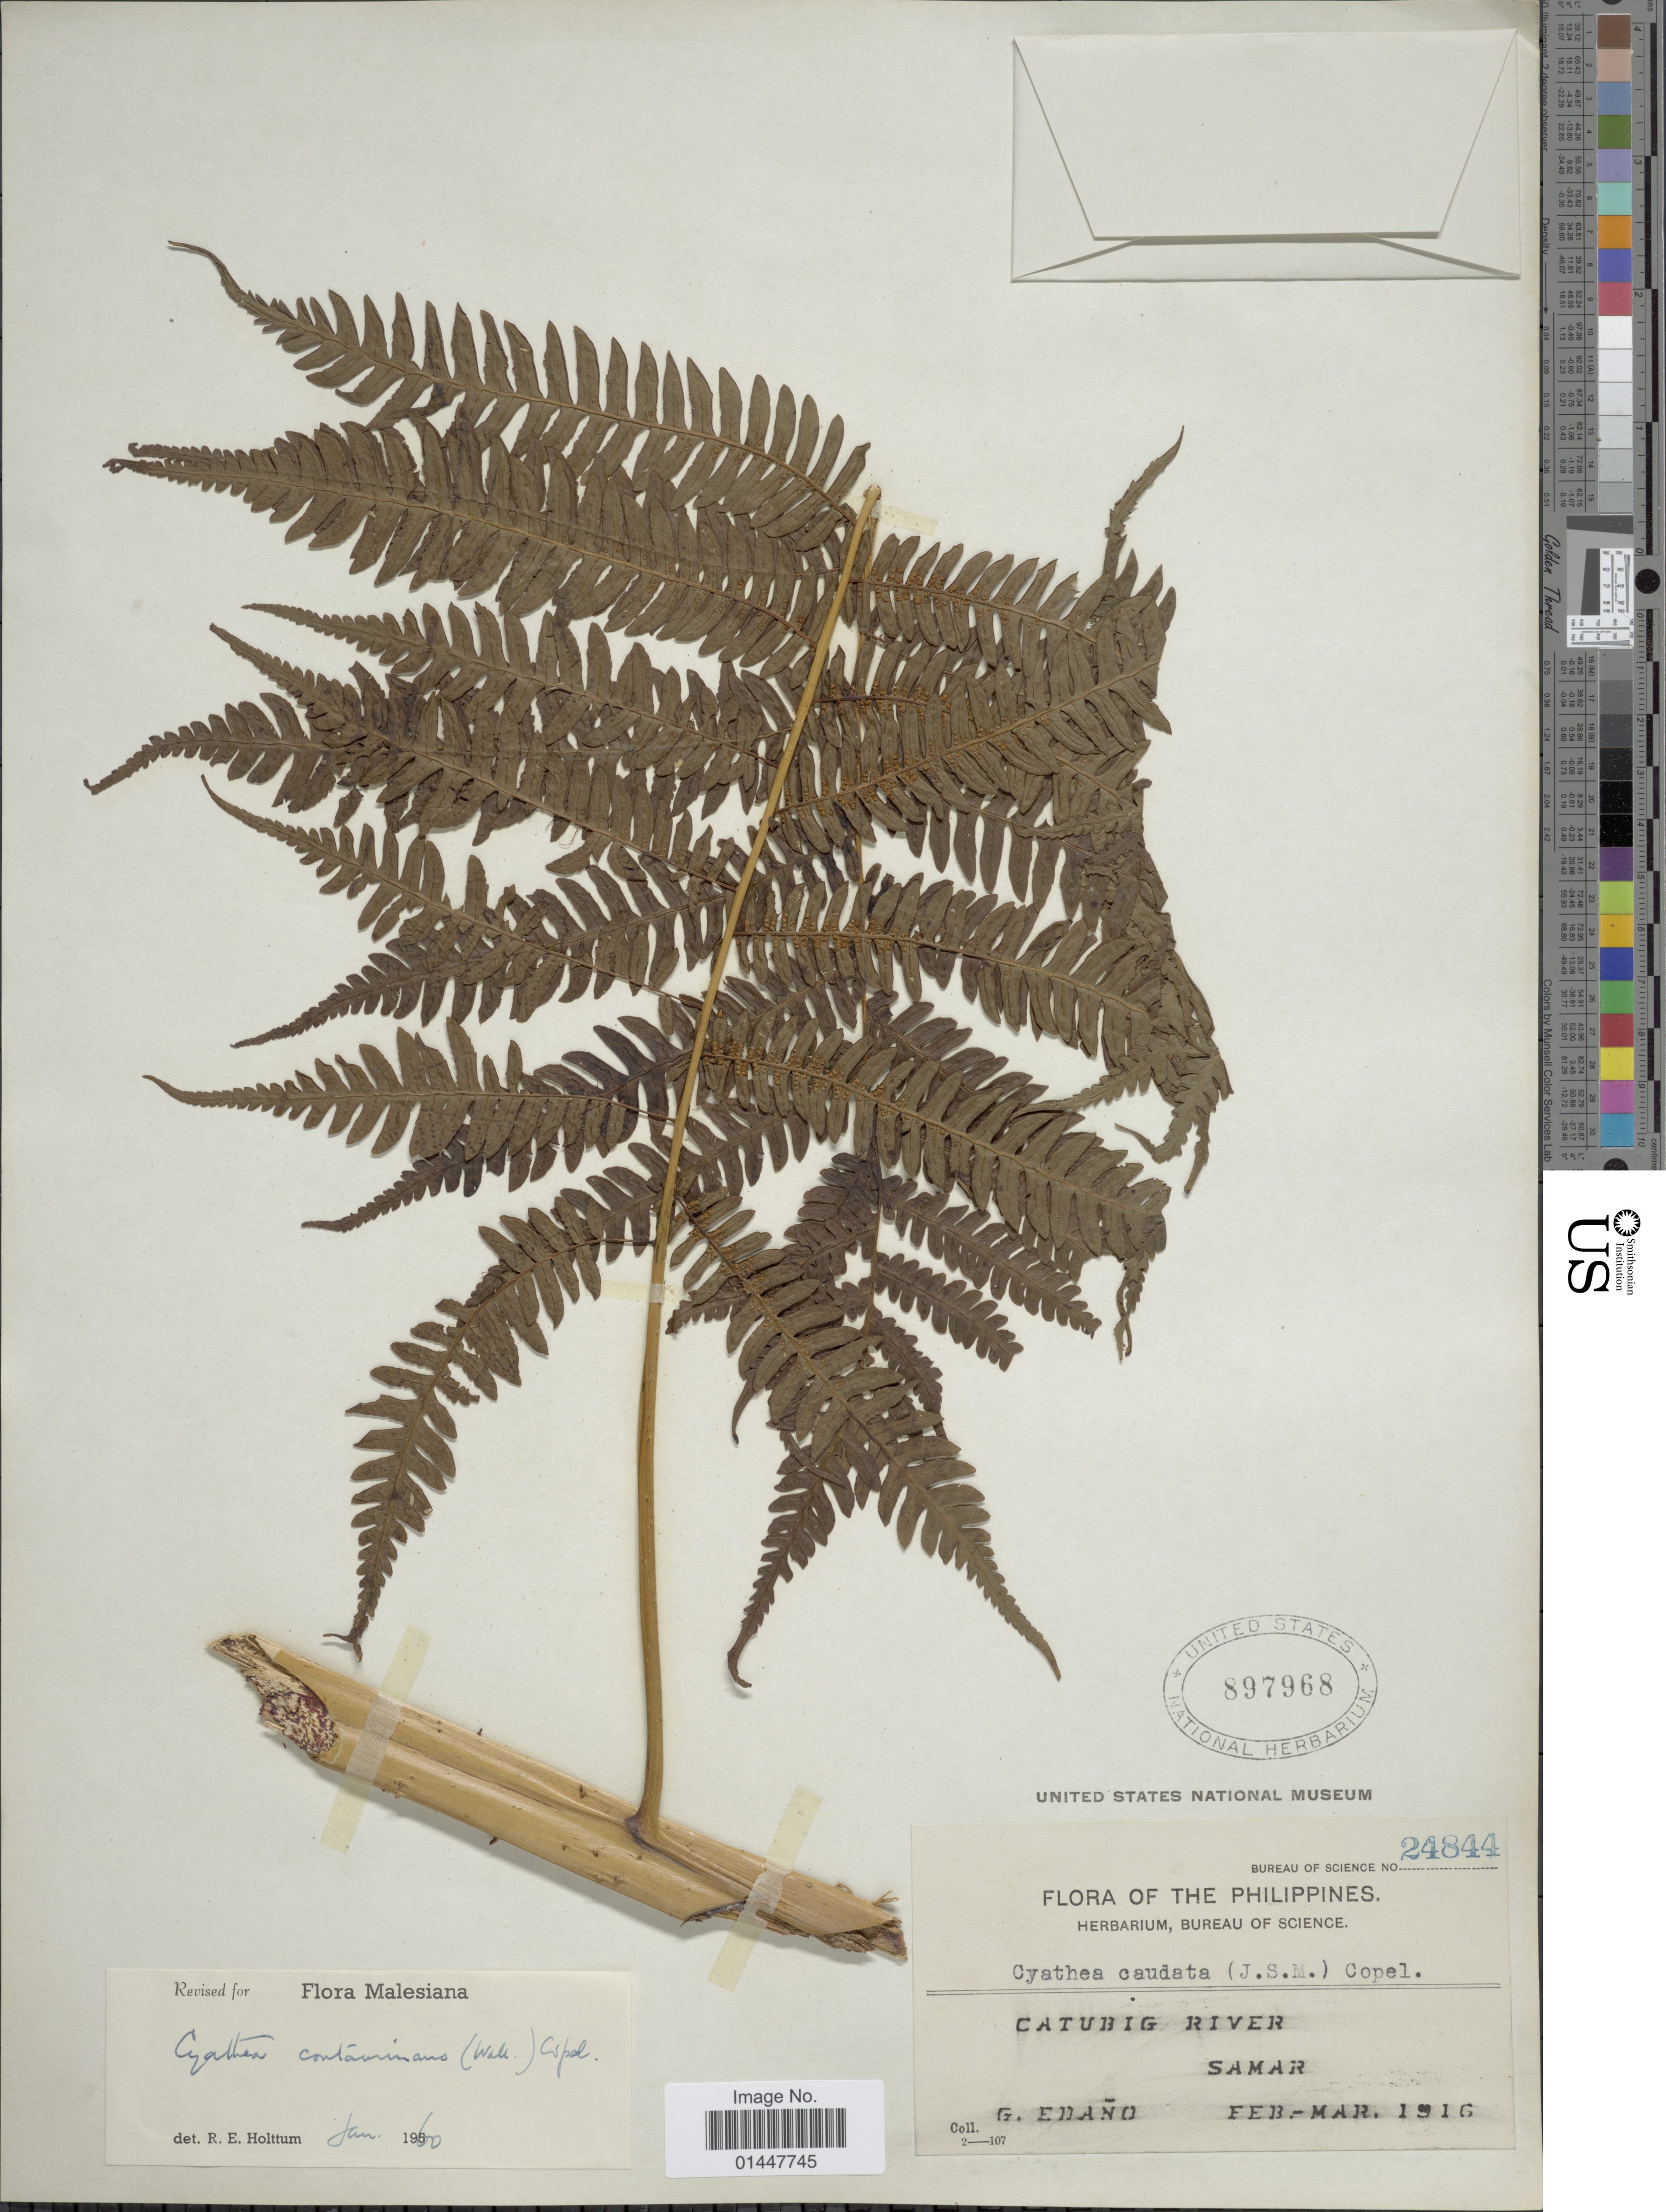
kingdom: Plantae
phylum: Tracheophyta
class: Polypodiopsida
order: Cyatheales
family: Cyatheaceae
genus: Sphaeropteris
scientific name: Sphaeropteris glauca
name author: (Blume) R.M. Tryon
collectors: G. Edaño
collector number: Bureau of Science 24844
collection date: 1916-02/1916-03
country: Philippines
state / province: Eastern Visayas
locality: Catubig River, Samar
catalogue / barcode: US 897968